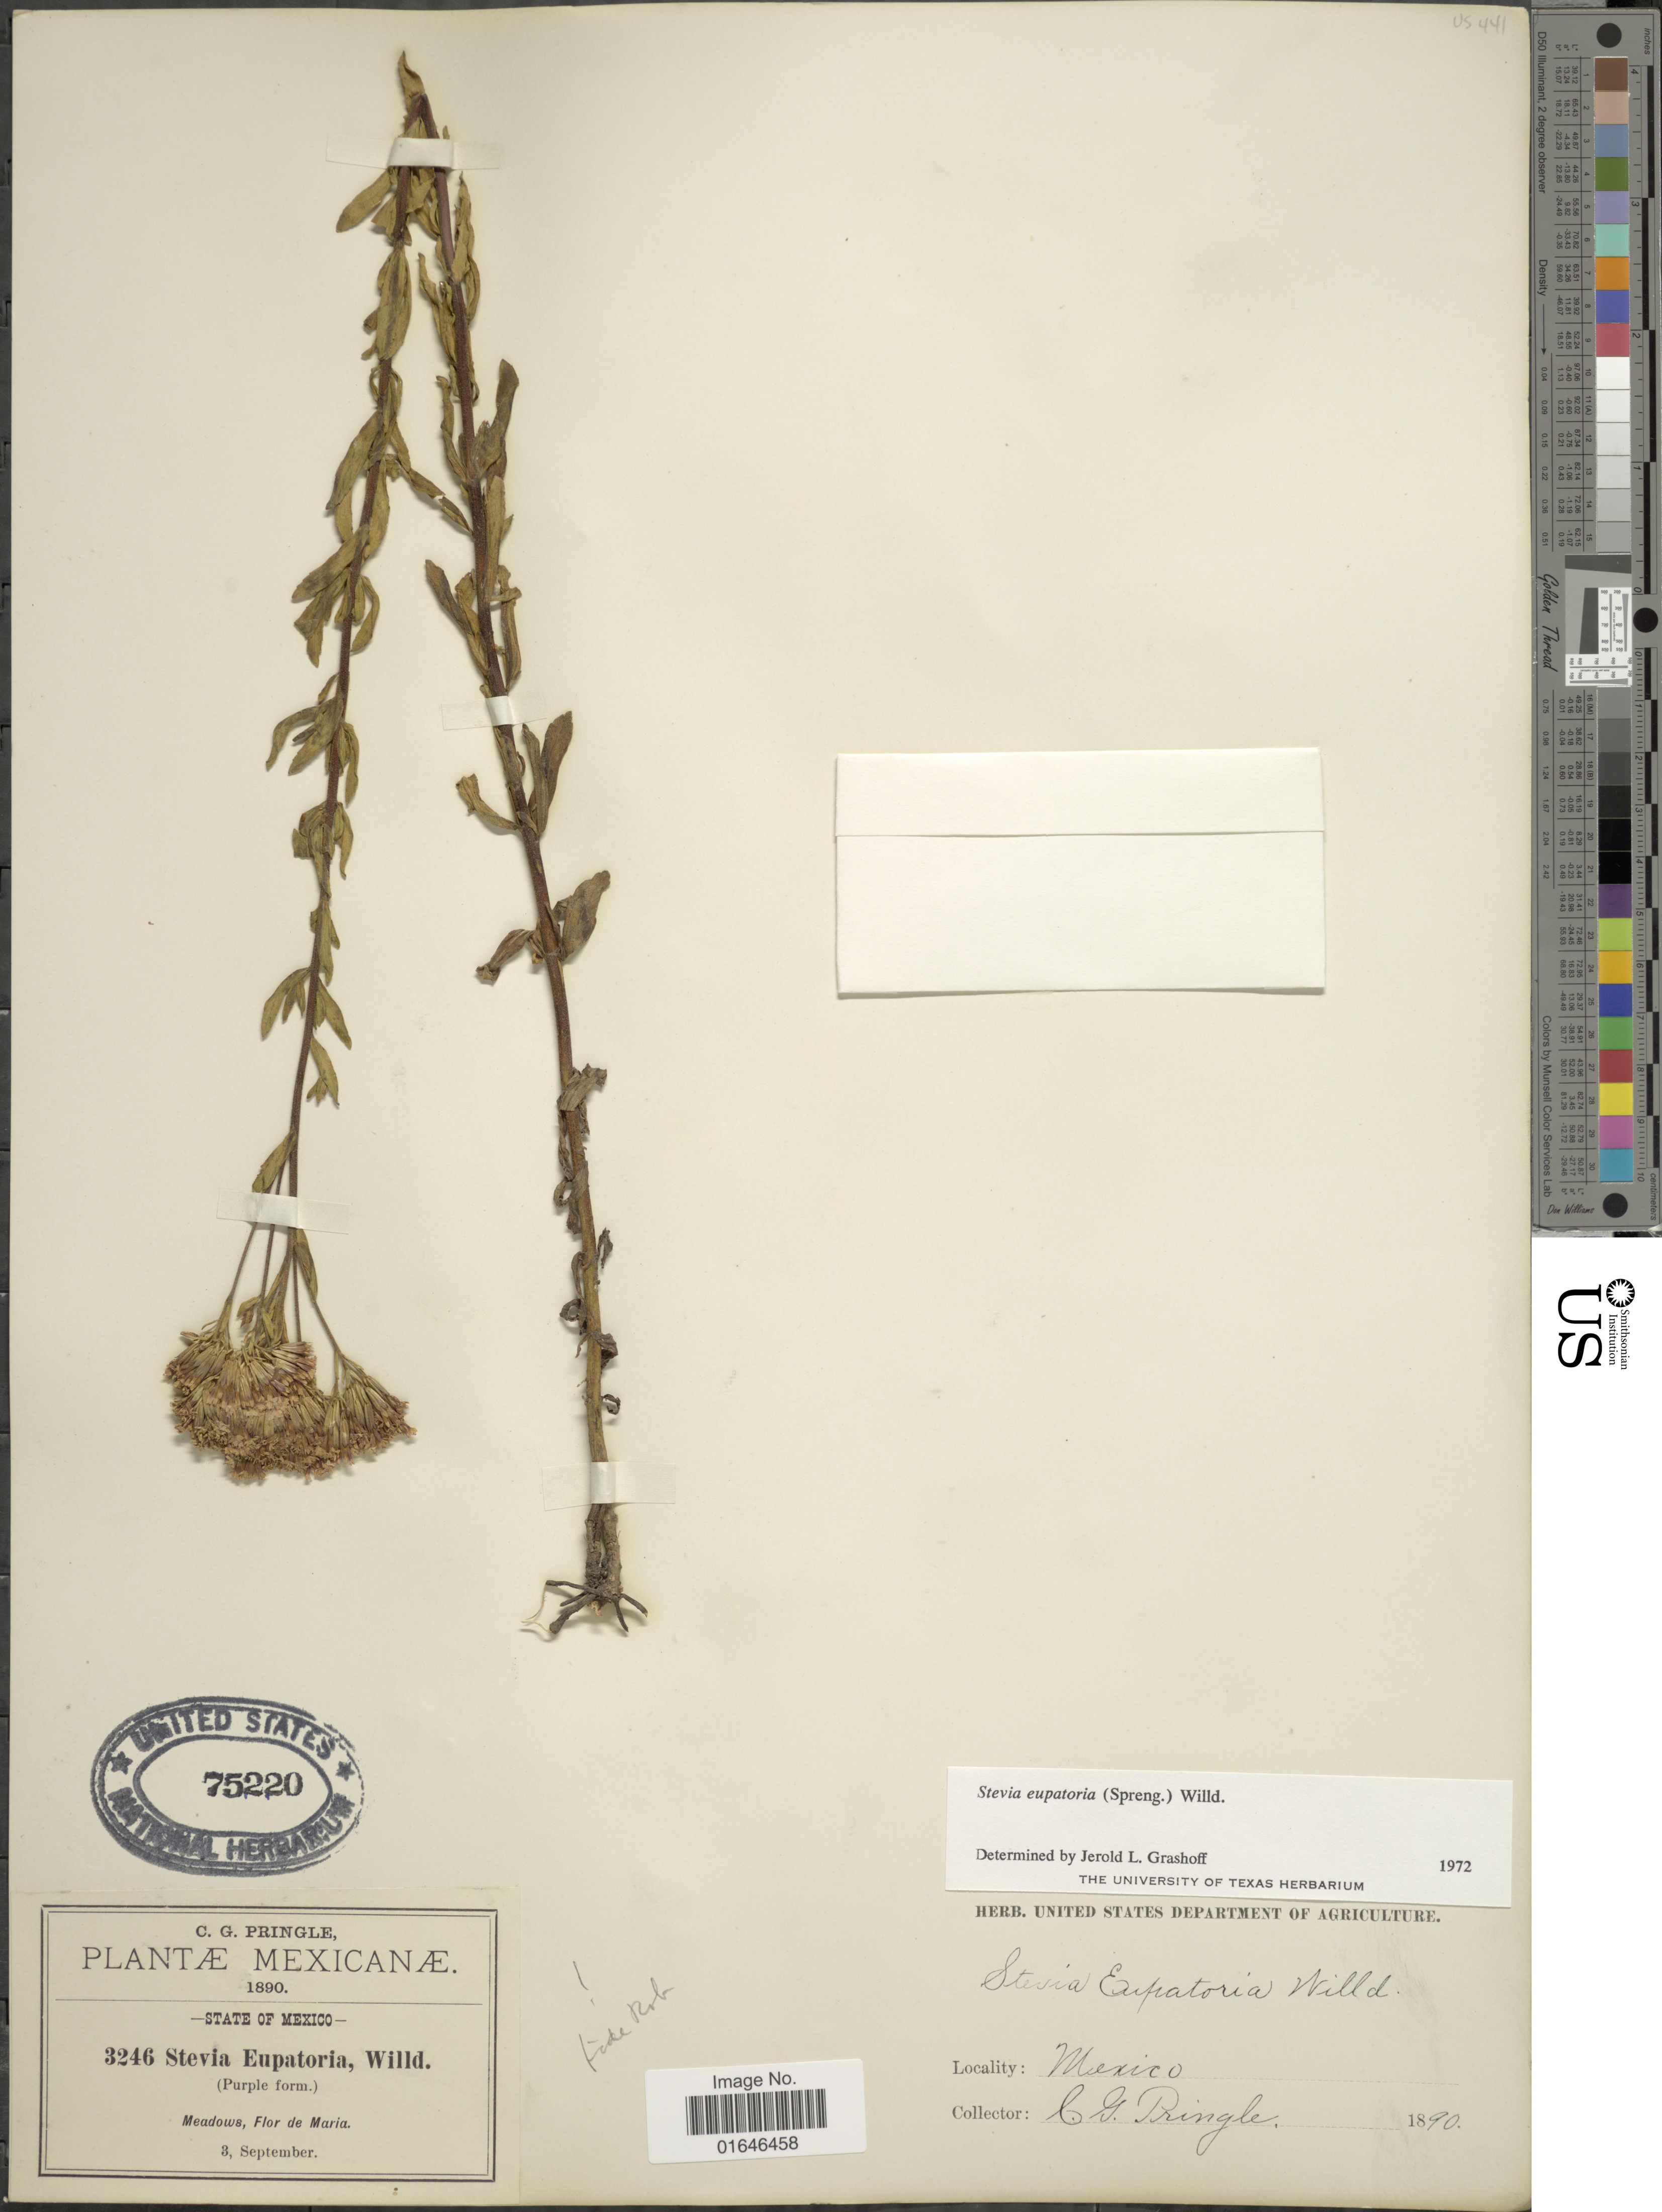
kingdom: Plantae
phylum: Tracheophyta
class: Magnoliopsida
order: Asterales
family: Asteraceae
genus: Stevia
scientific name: Stevia eupatoria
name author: (Spreng.) Willd.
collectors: C. G. Pringle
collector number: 3246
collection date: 1890-09-03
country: Mexico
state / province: México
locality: Meadows, Flor de Maria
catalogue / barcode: US 75220